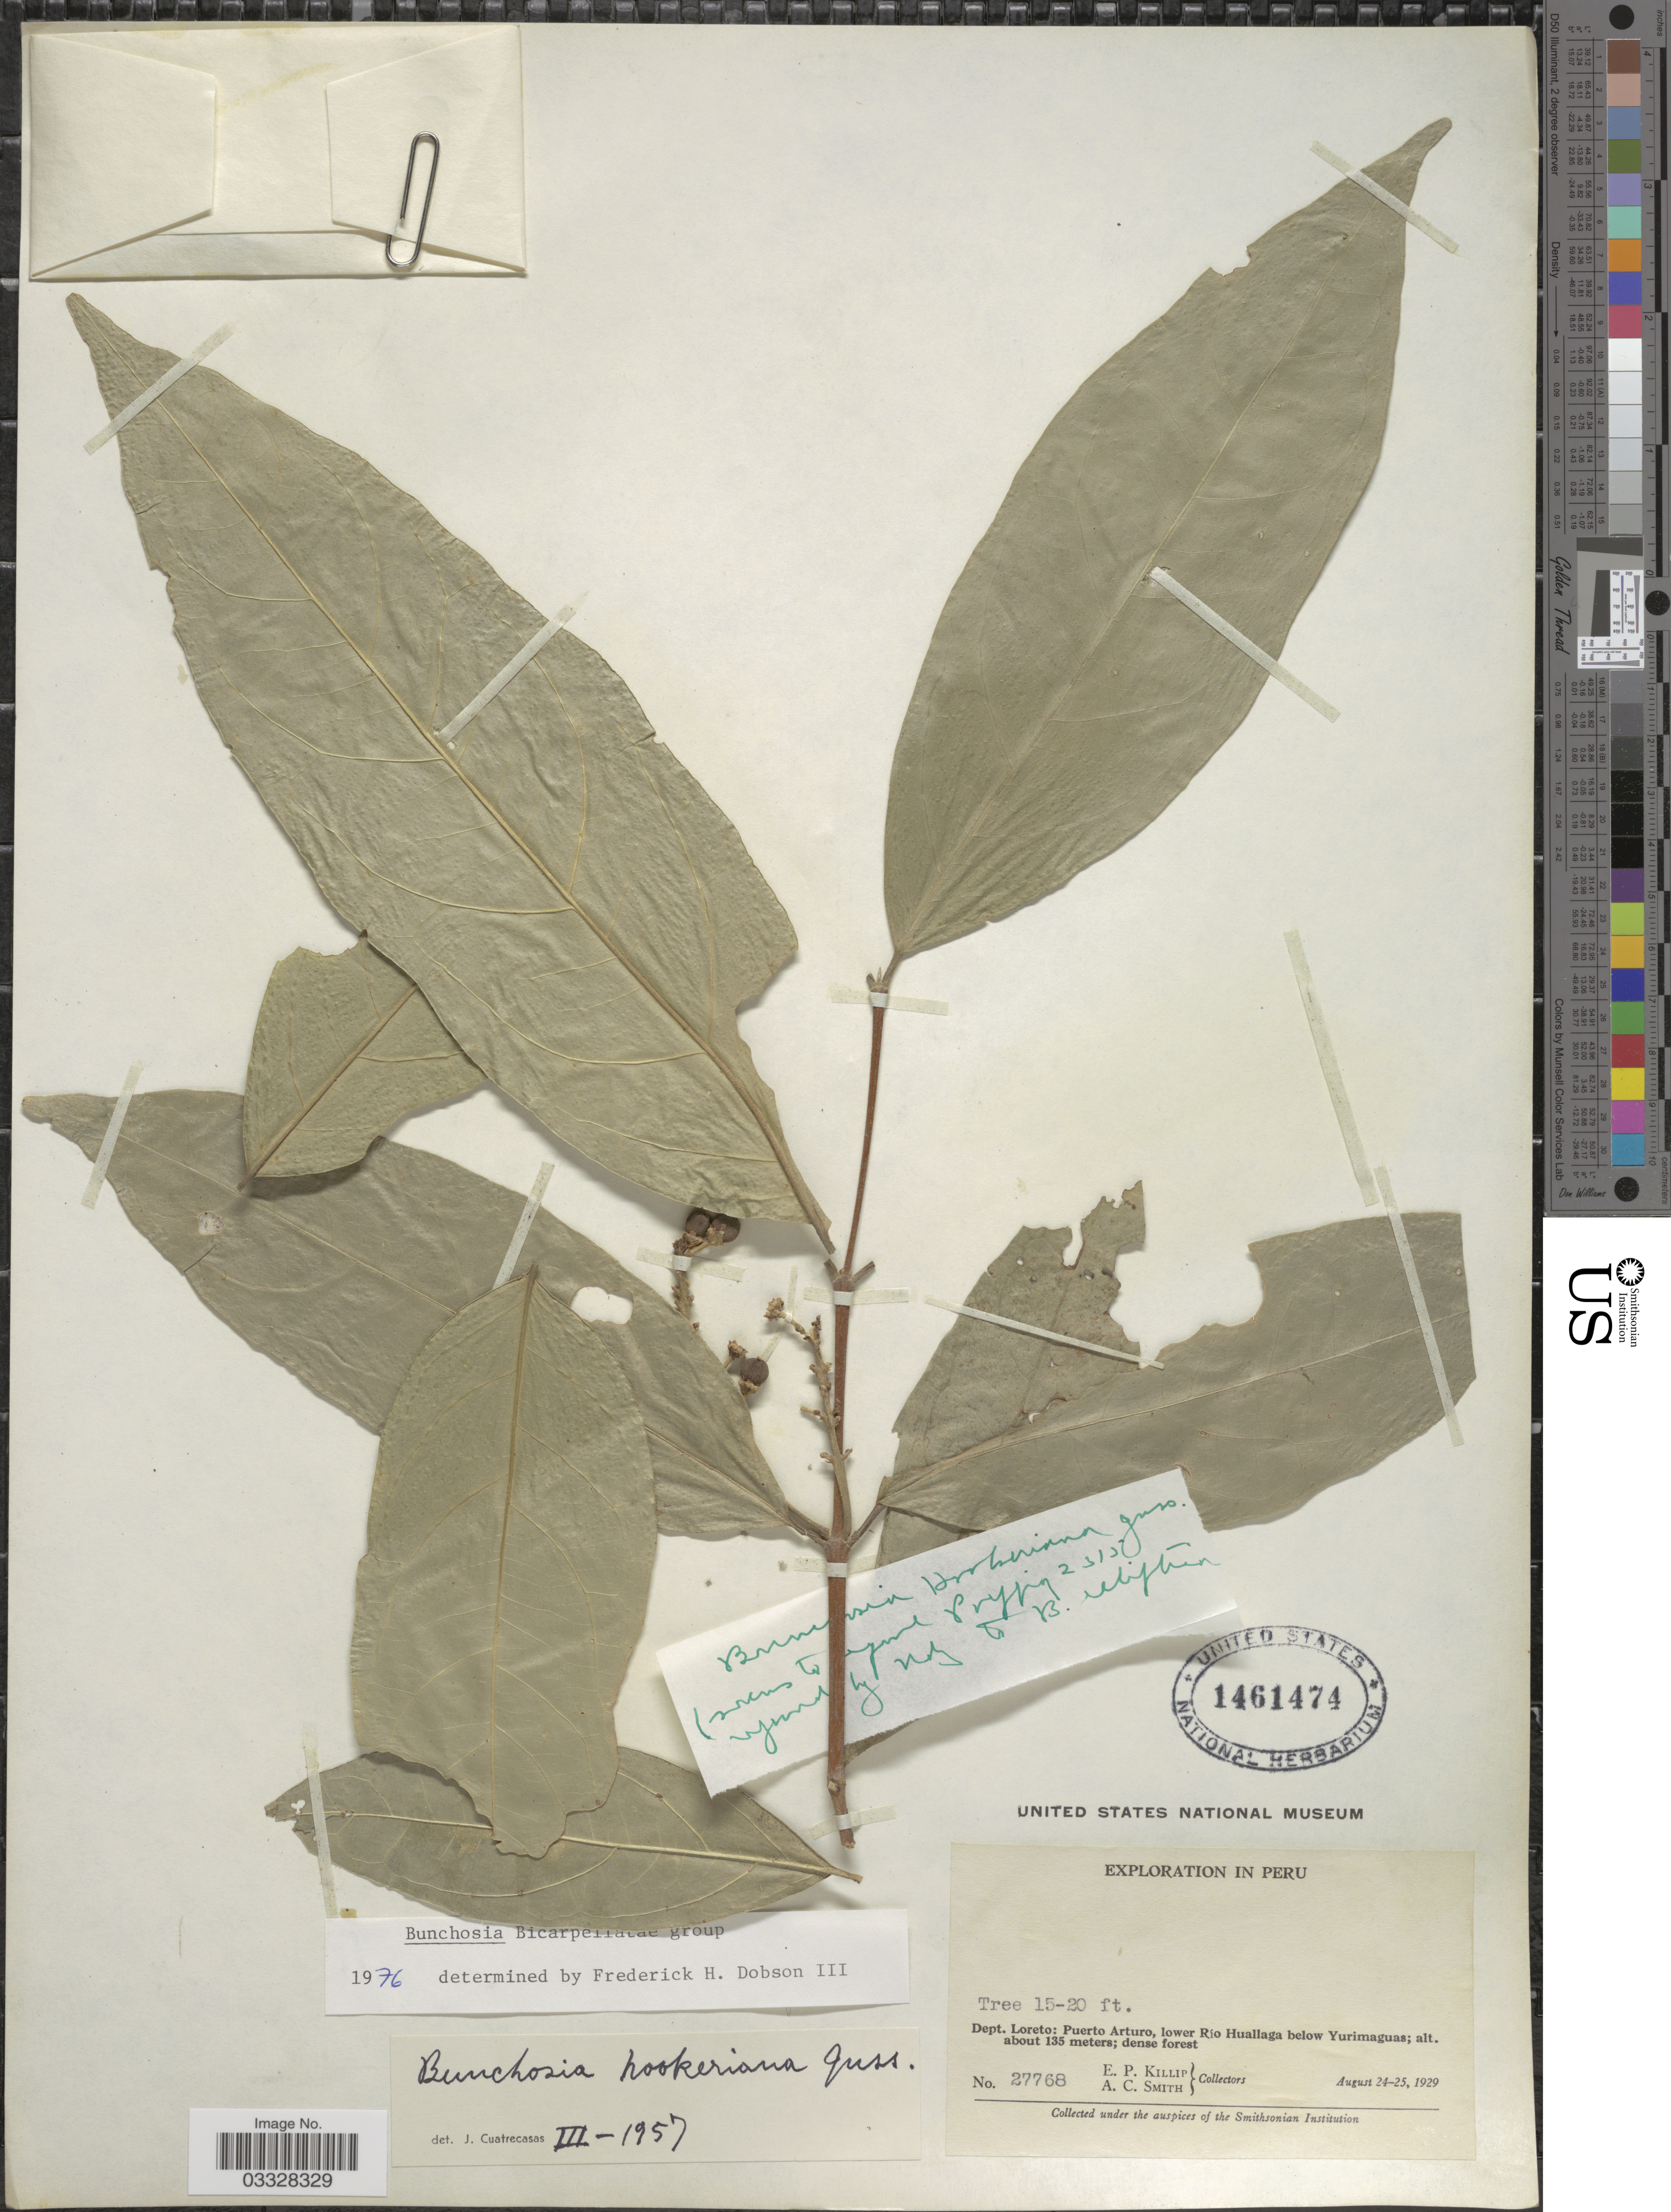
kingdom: Plantae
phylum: Tracheophyta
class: Magnoliopsida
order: Malpighiales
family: Malpighiaceae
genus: Bunchosia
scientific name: Bunchosia hookeriana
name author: A. Juss.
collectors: E. P. Killip & A. C. Smith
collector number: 27768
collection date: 1929-08-24/1929-08-25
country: Peru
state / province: Loreto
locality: Dept. Loreto: Puerto Arturo, lower Río Huallaga below Yurimaguas.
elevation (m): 135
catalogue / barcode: US 1461474